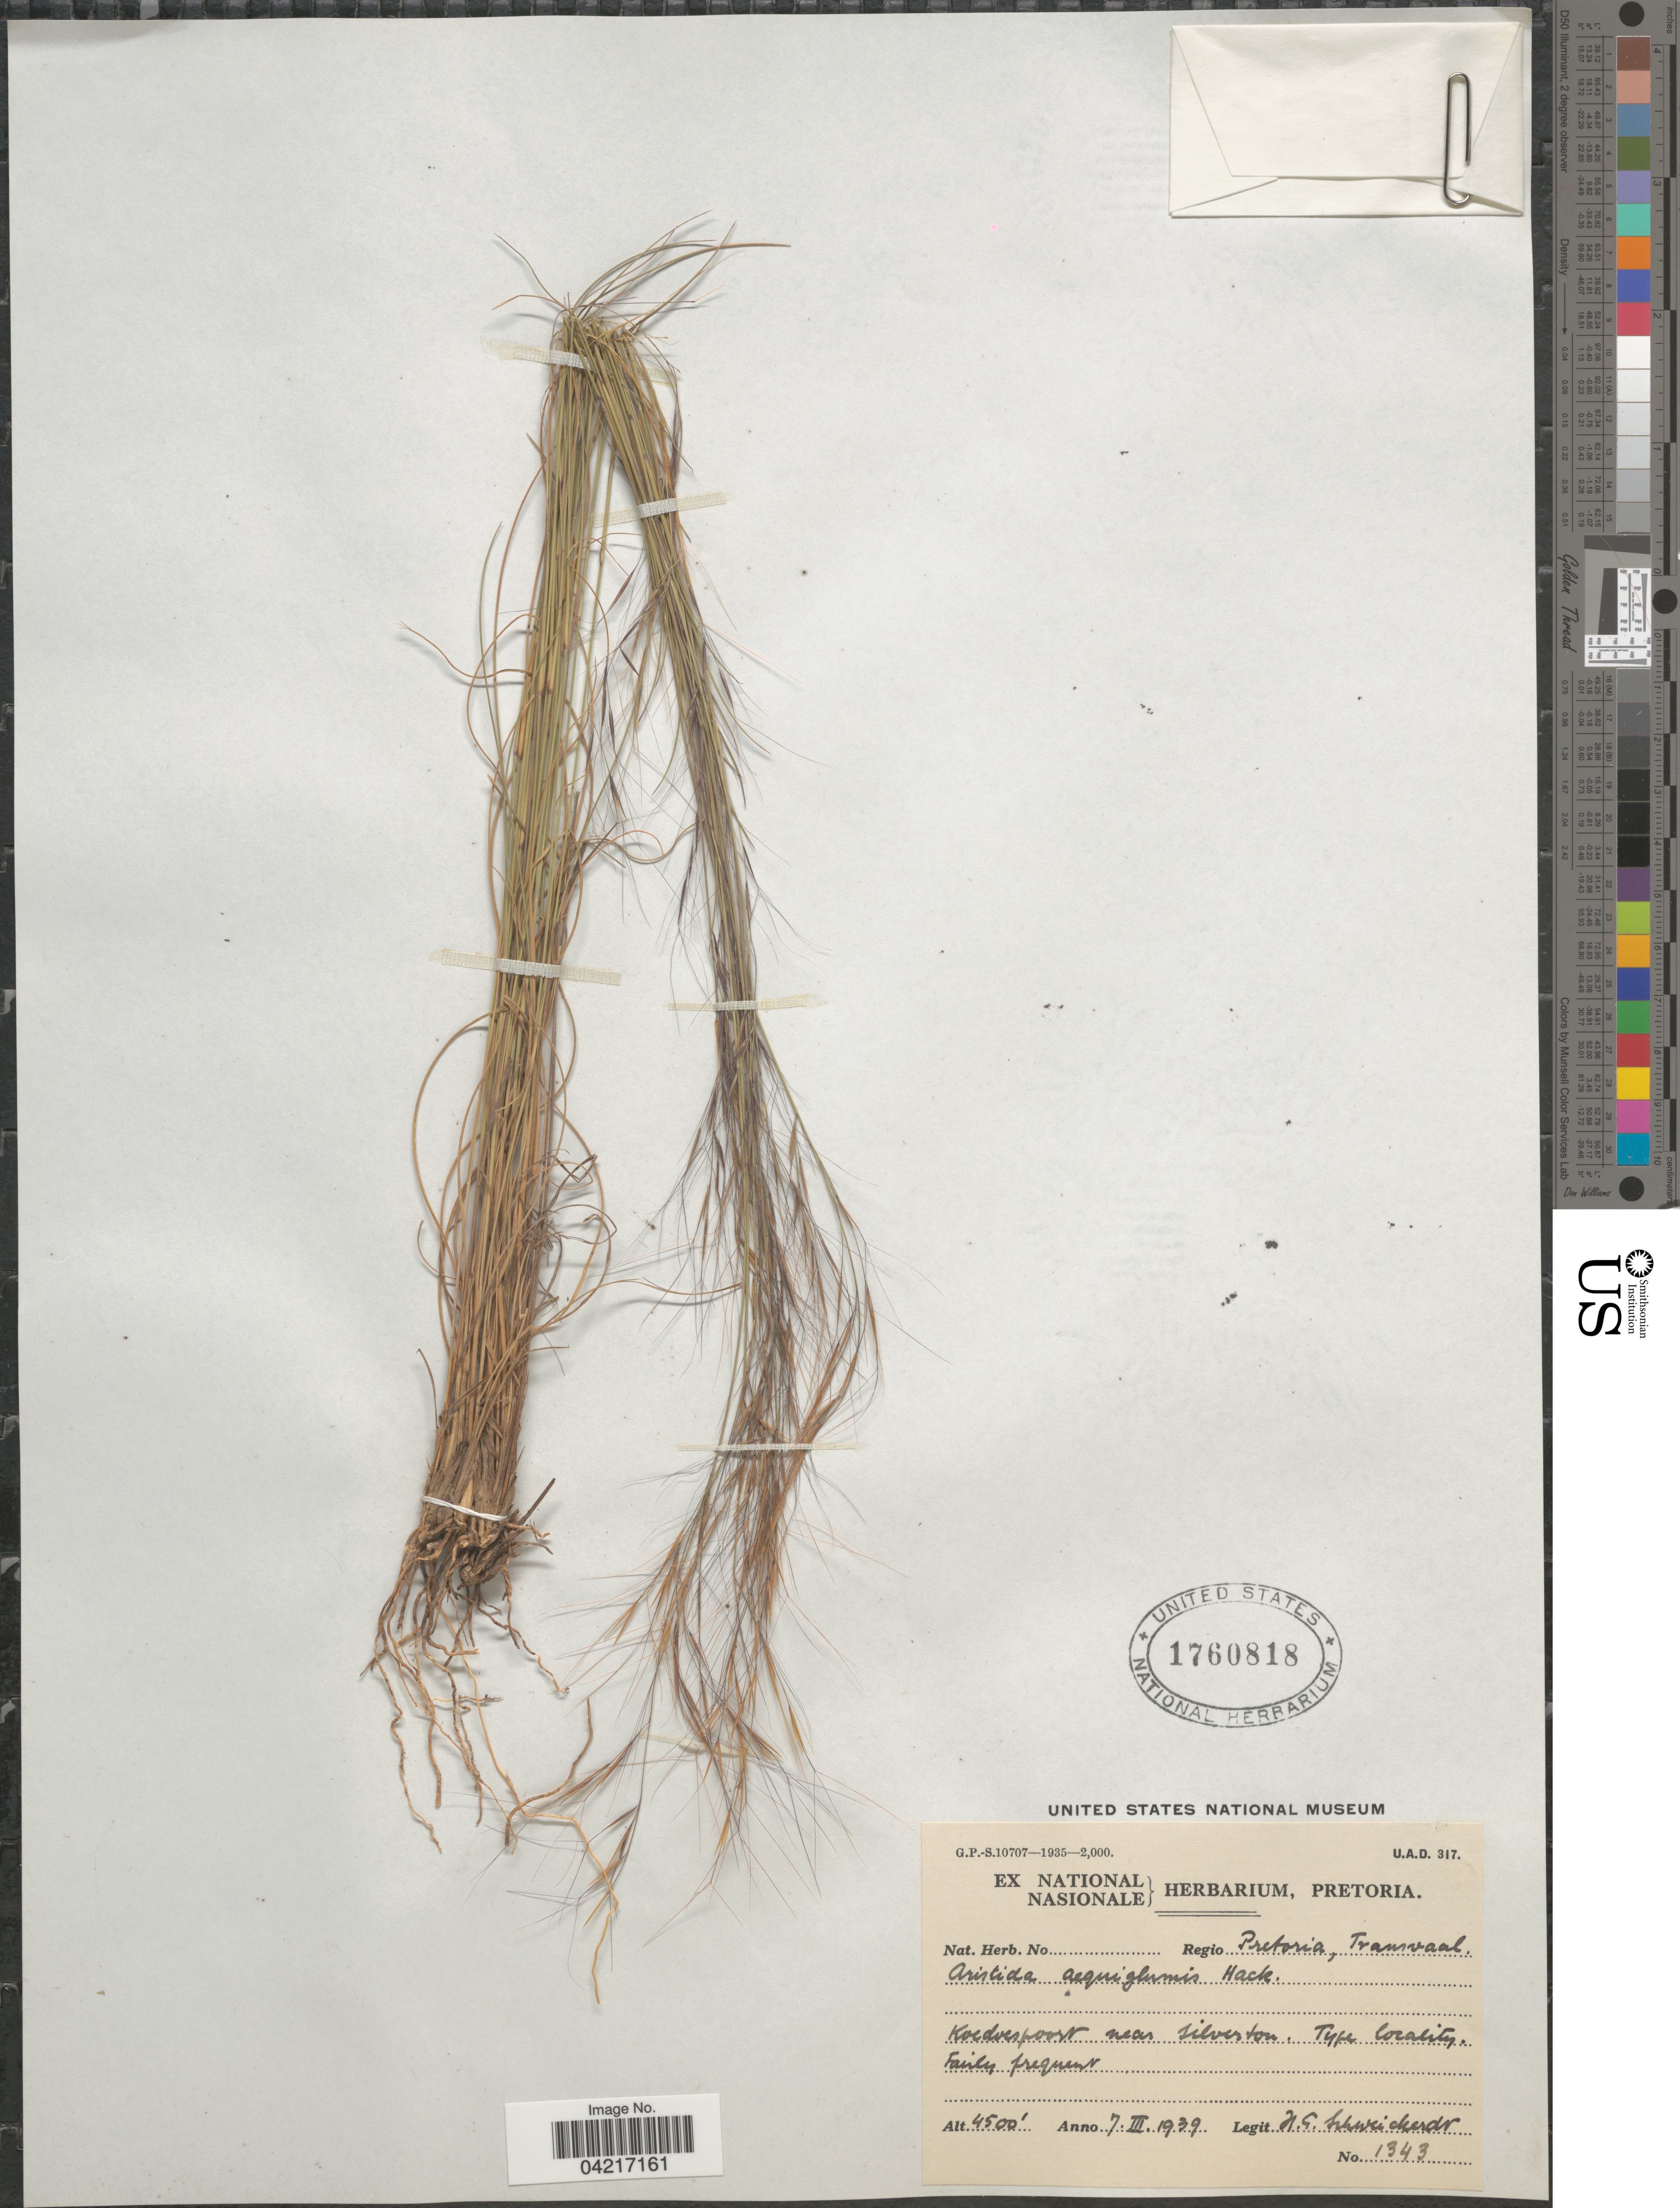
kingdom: Plantae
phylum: Tracheophyta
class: Liliopsida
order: Poales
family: Poaceae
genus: Aristida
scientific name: Aristida aequiglumis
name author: Hack. in Schinz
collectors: H. Schweickerdt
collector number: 1343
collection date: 1939-03-07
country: South Africa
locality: Regio Pretoria, Transvaal. Koedoespoort near Silverton.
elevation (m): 1372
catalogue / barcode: US 1760818